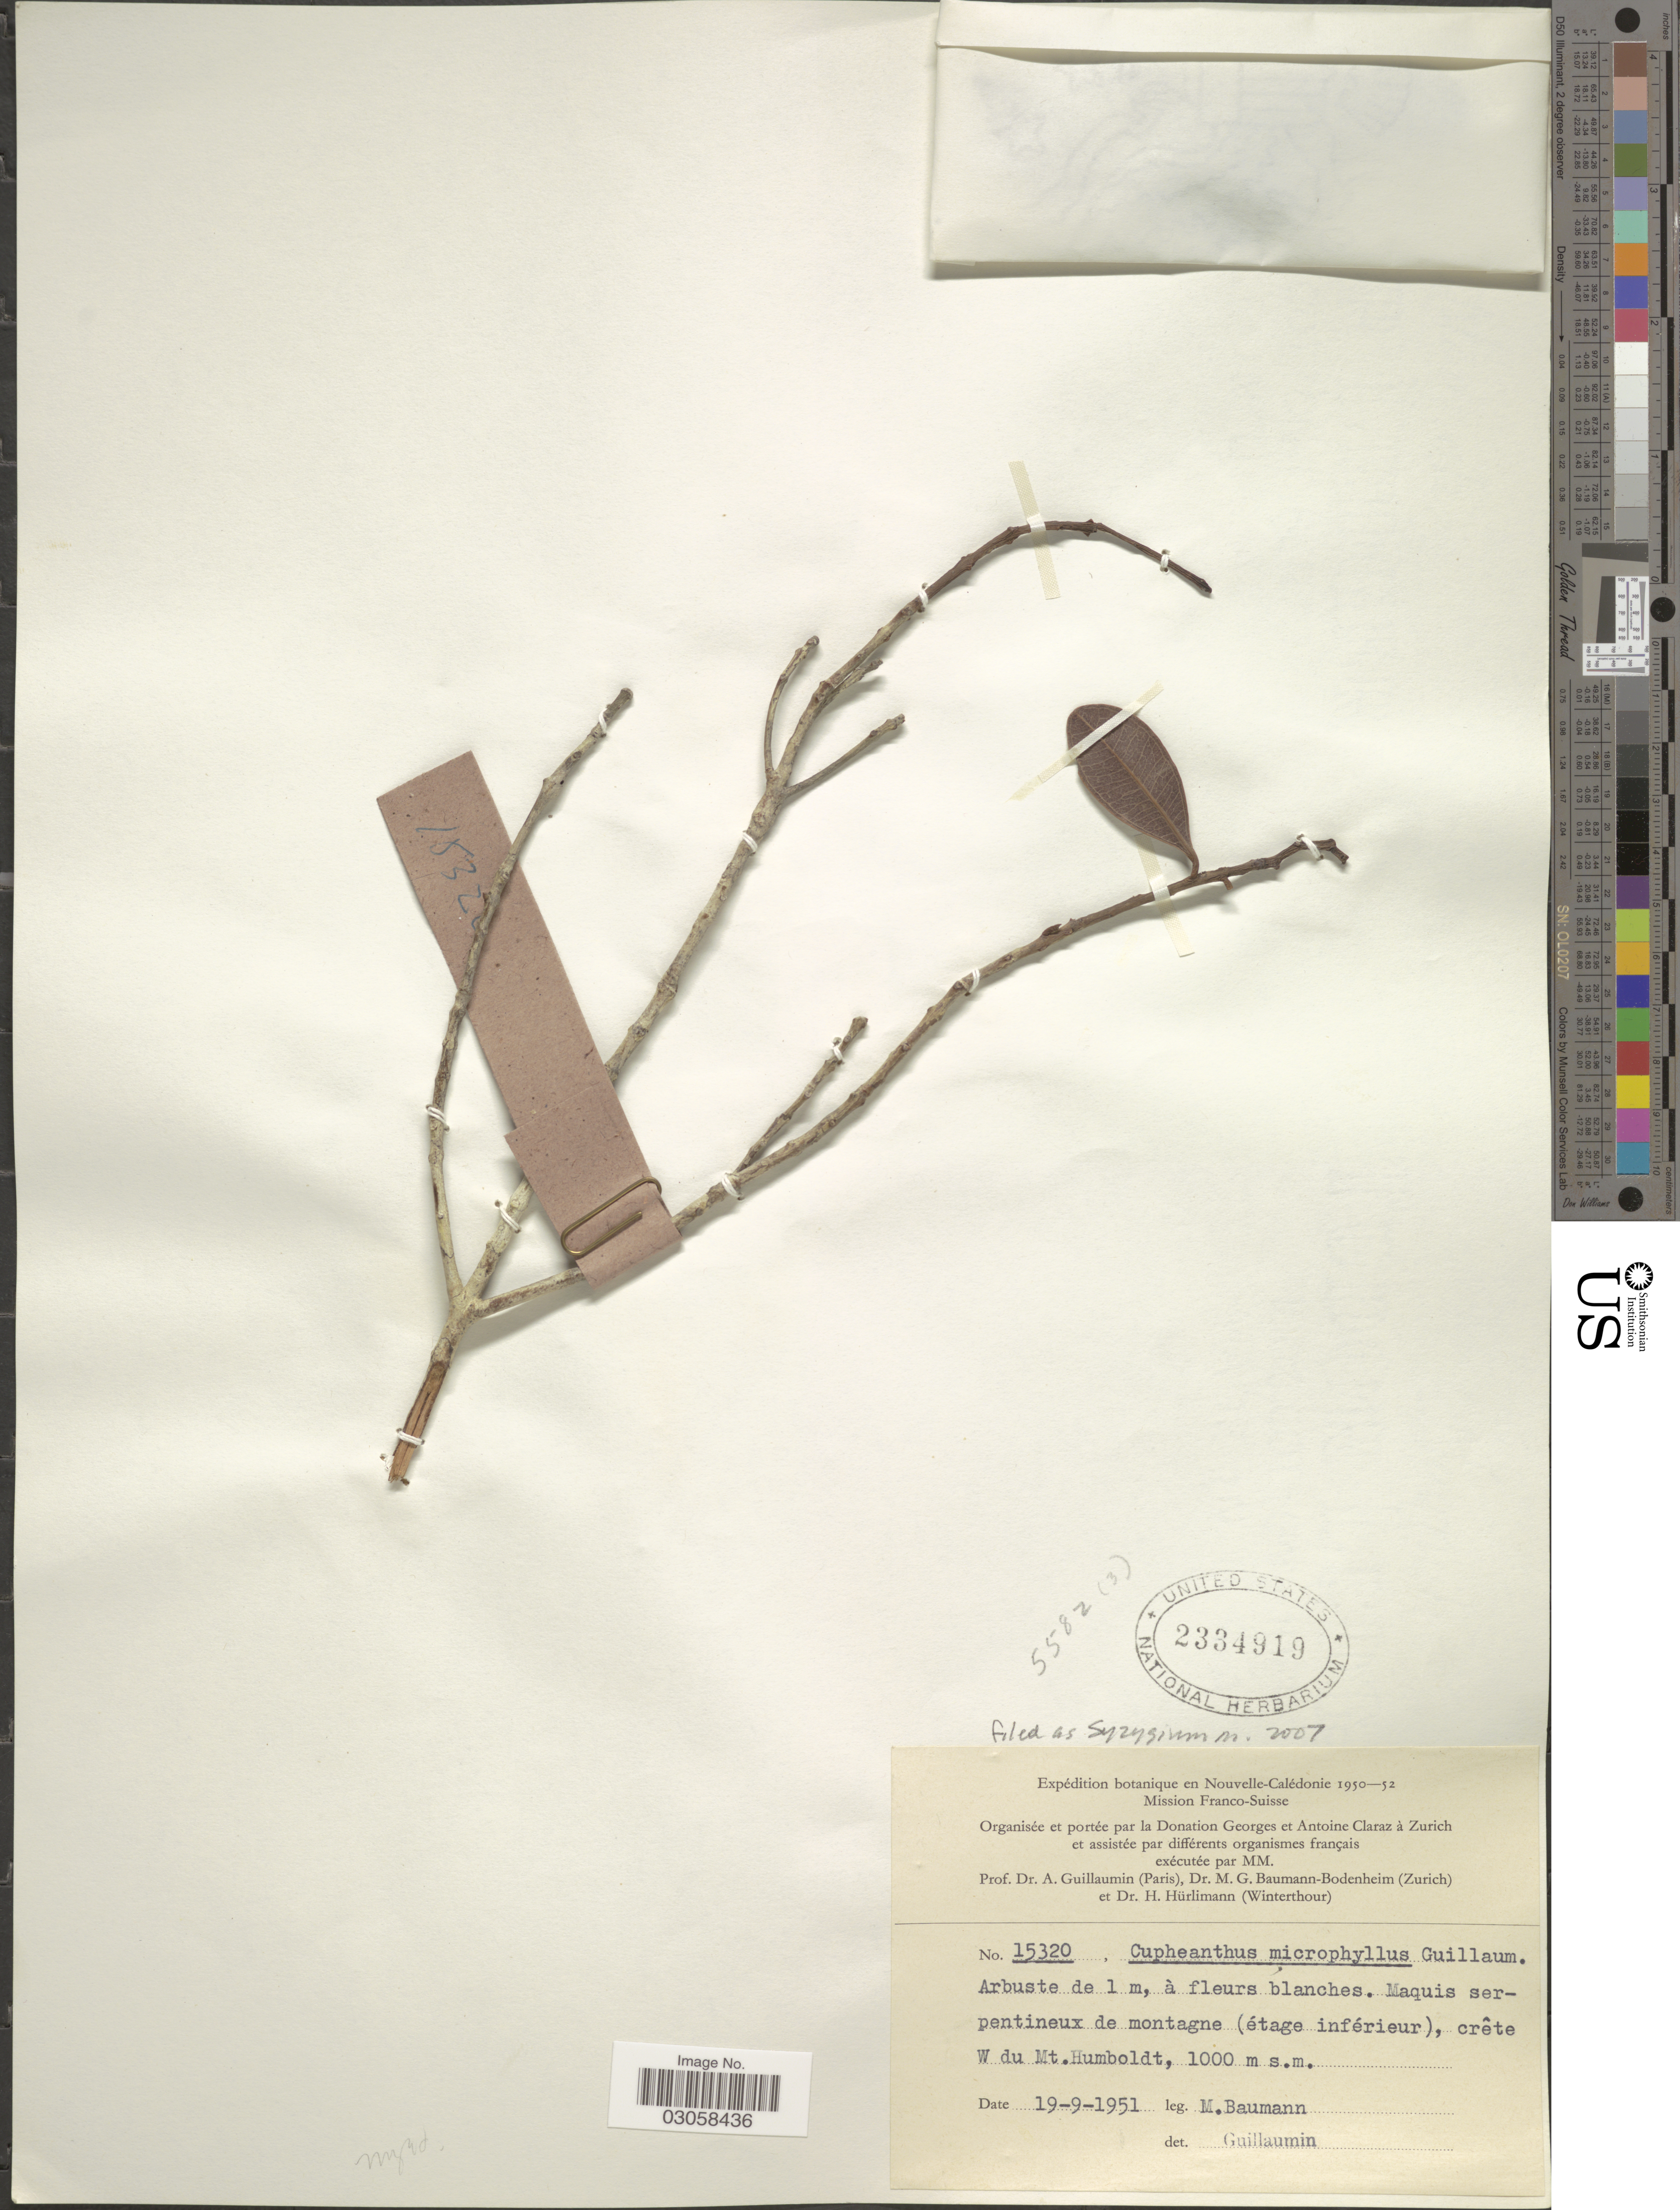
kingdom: Plantae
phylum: Tracheophyta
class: Magnoliopsida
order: Myrtales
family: Myrtaceae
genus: Syzygium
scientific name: Syzygium microphyllum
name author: (Bedd.) Gamble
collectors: M. G. Baumann-Bodenheim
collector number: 15320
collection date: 1951-09-19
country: New Caledonia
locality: Nouvelle-Calédonie. Maquis serpentineux de montagne (étage inférieur), crête W du Mt. Humboldt.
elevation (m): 1000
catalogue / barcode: US 2334919